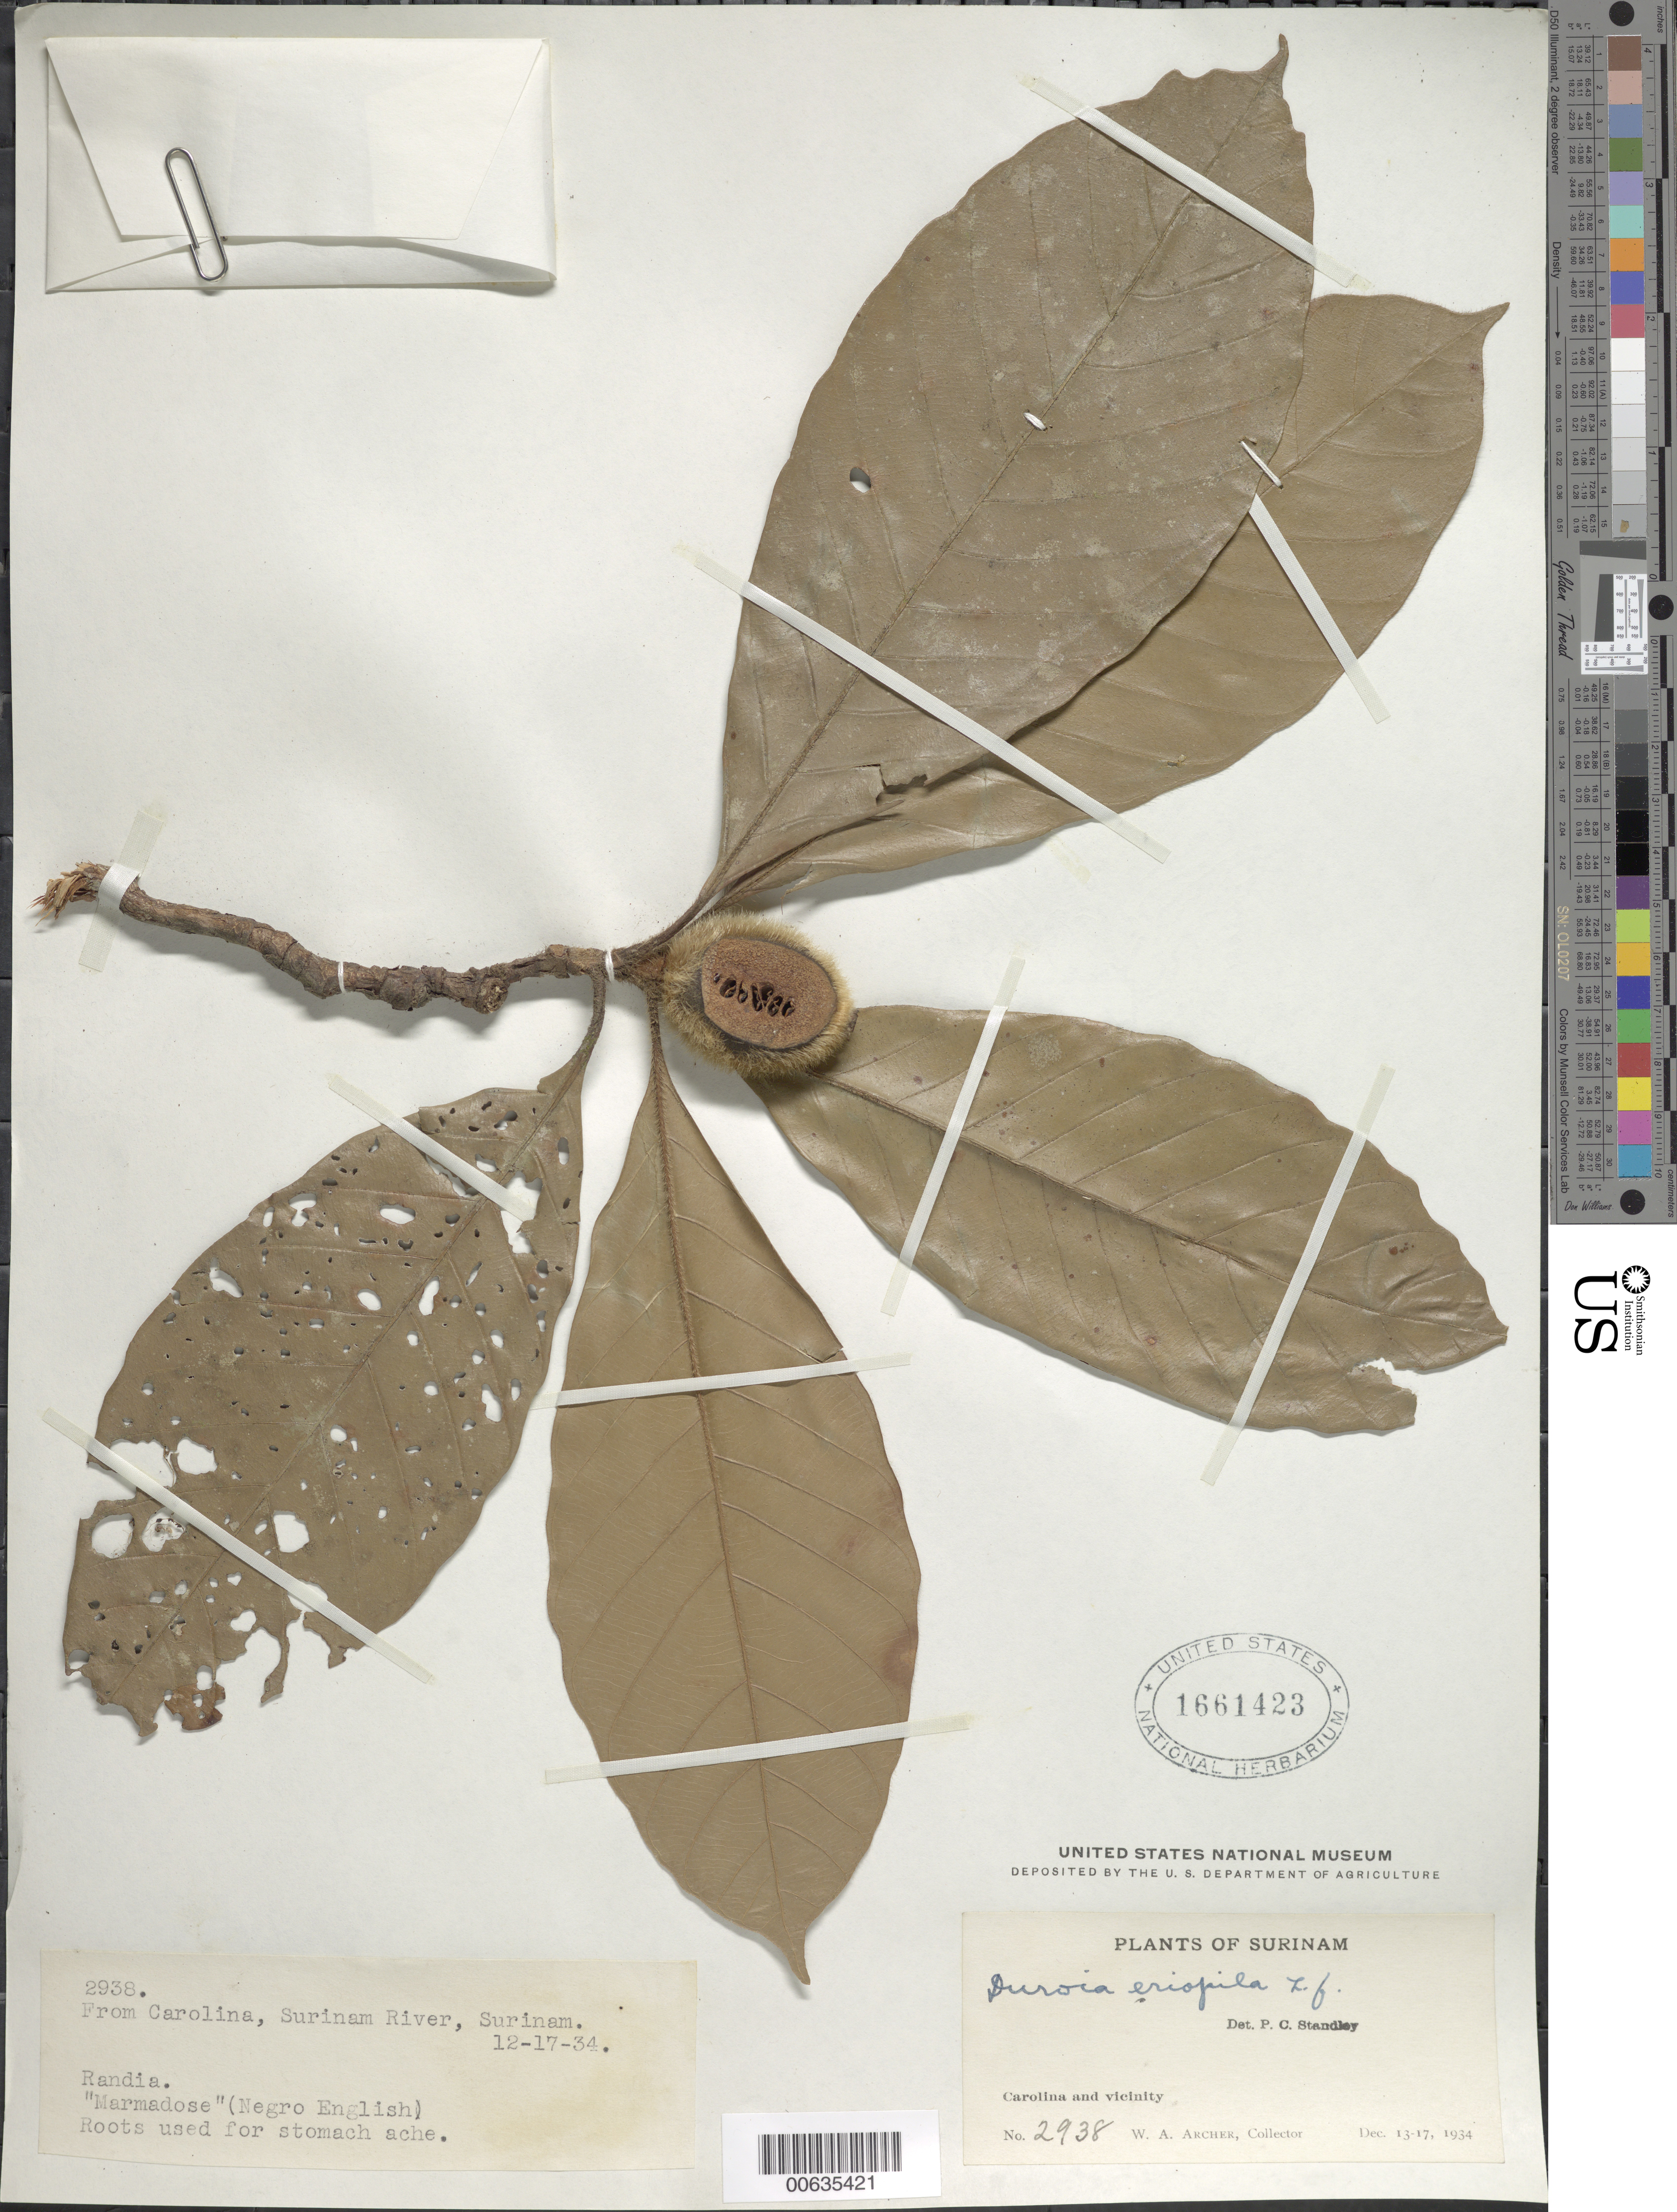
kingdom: Plantae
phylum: Tracheophyta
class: Magnoliopsida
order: Gentianales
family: Rubiaceae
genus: Duroia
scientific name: Duroia eriopila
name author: L. f.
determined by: Standley, Paul C.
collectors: W. A. Archer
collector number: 2938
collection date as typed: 13-Dec-34 to 17-Dec-34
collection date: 1934-12-13/1934-12-17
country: Suriname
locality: Carolina and vicinity, Surinam River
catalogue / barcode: US 1661423